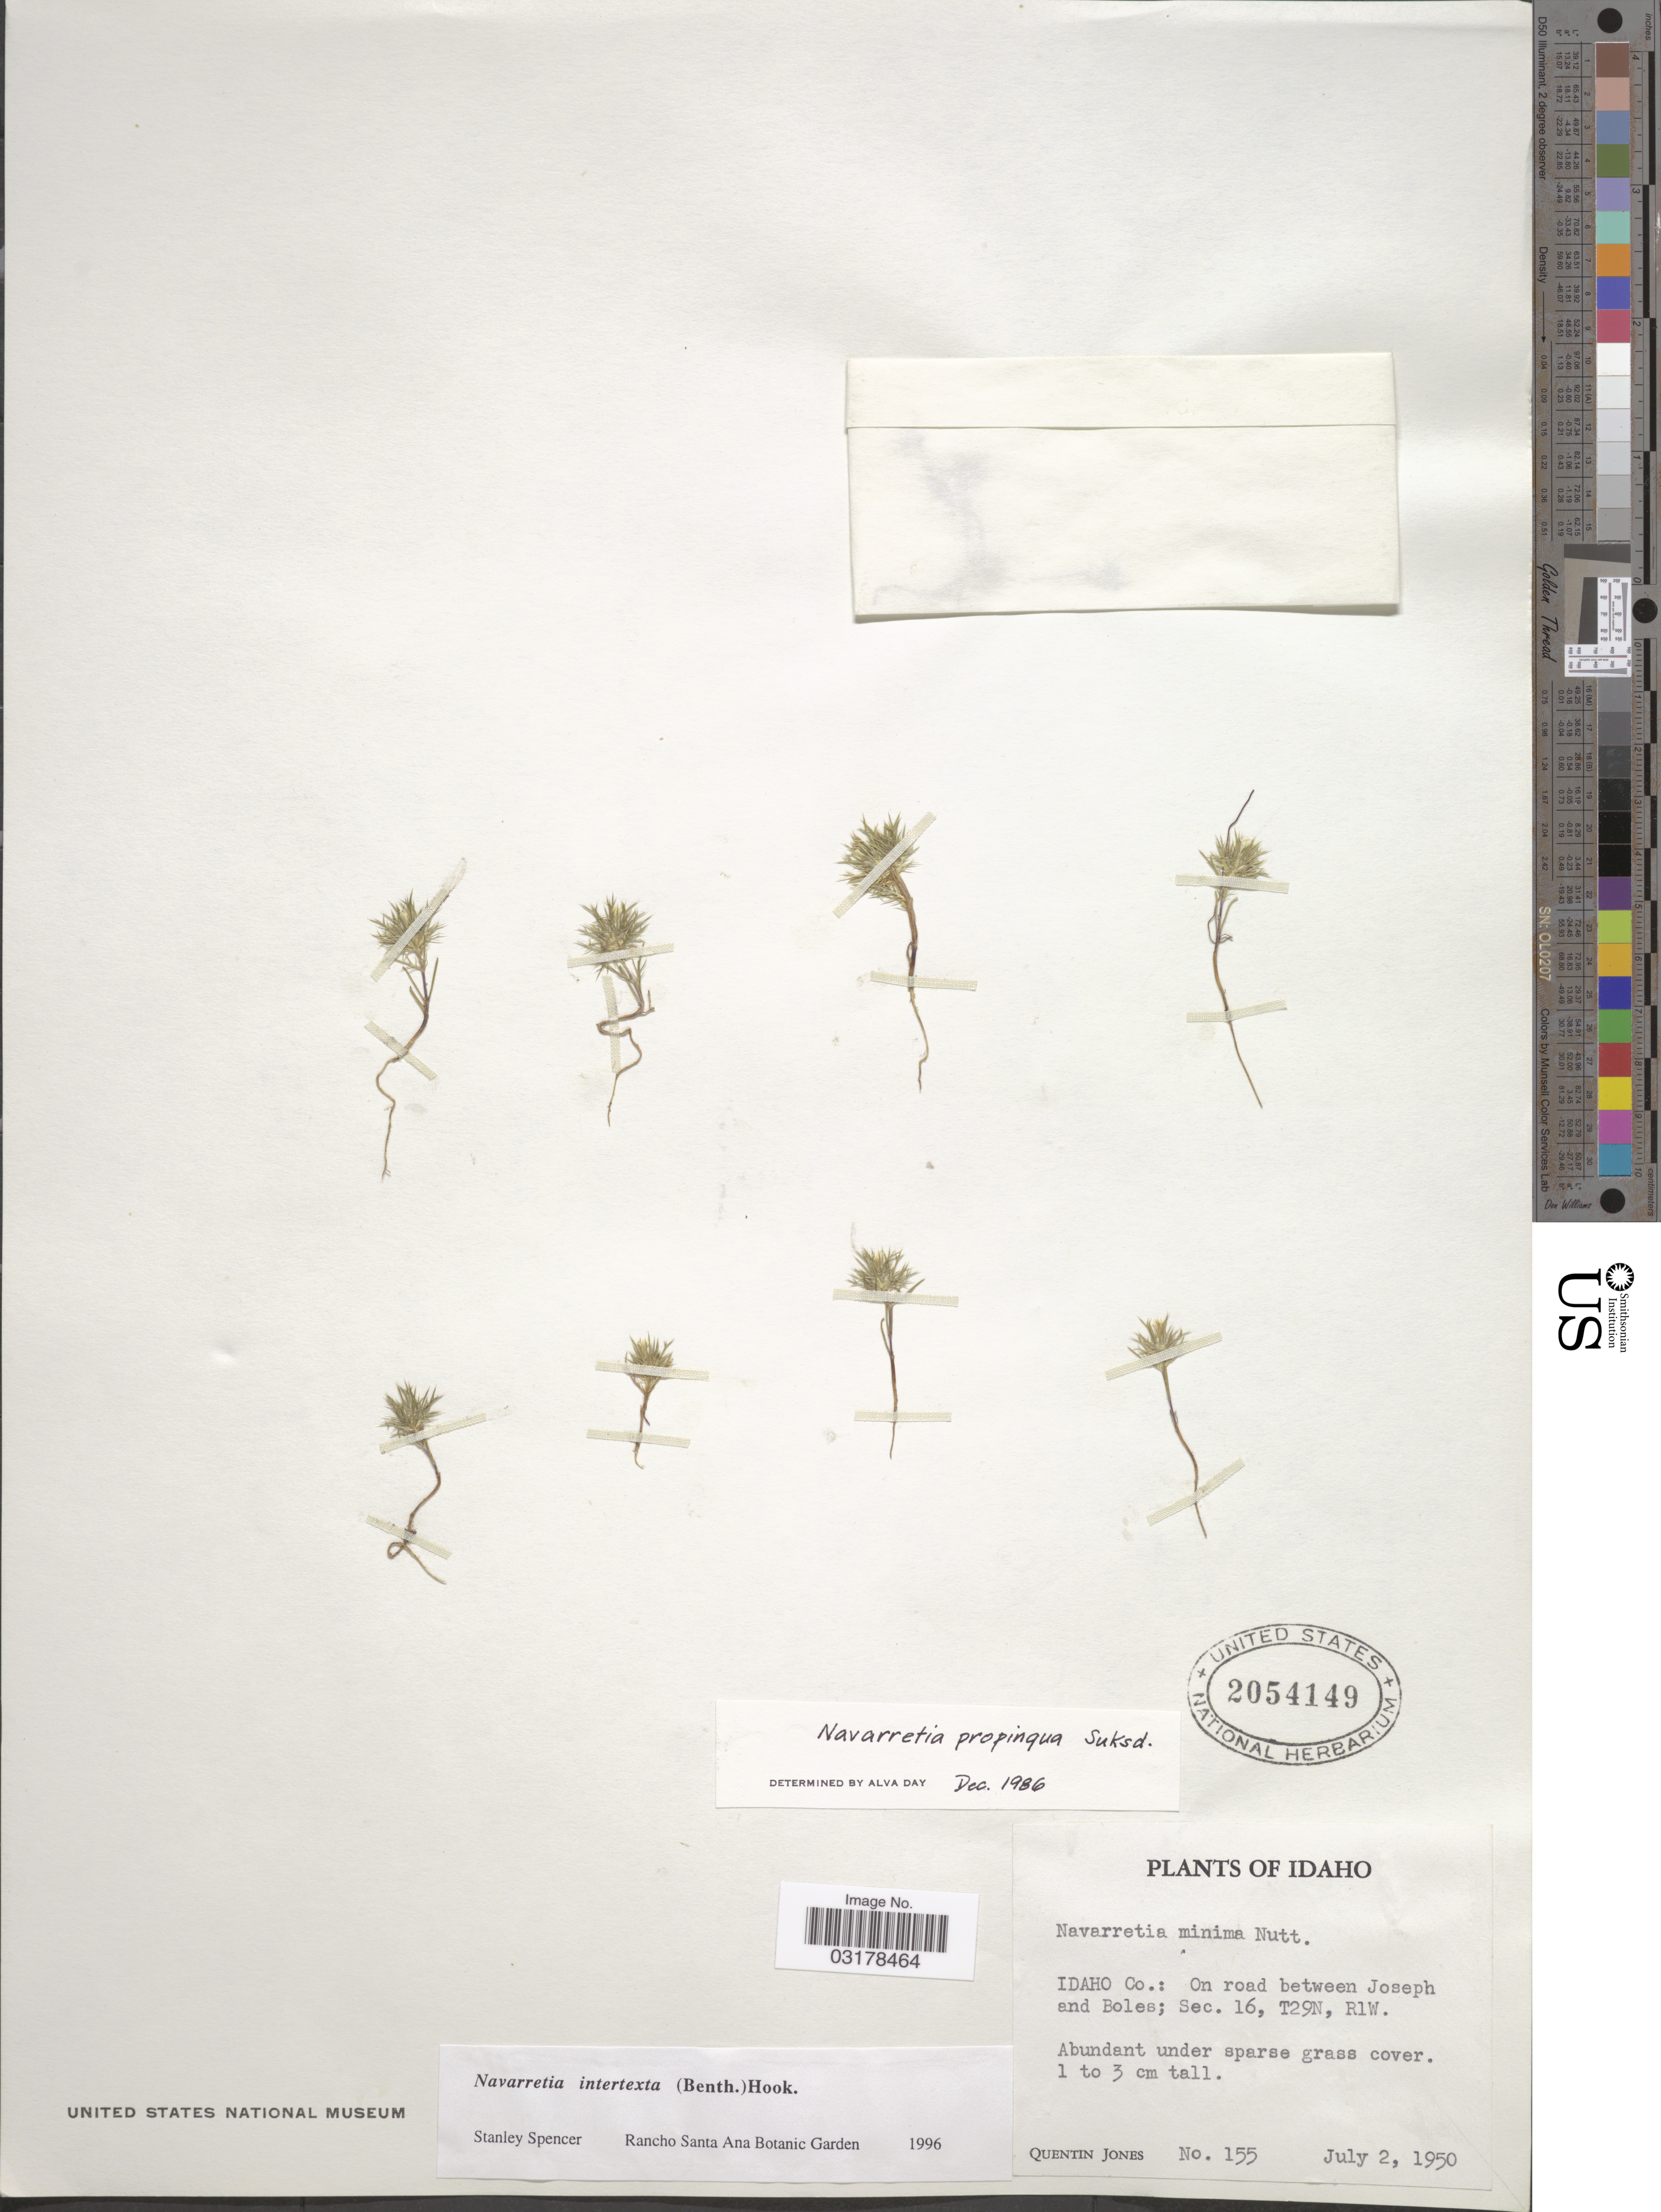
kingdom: Plantae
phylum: Tracheophyta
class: Magnoliopsida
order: Ericales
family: Polemoniaceae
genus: Navarretia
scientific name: Navarretia intertexta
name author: (Benth.) Hook.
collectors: Q. Jones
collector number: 155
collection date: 1950-07-02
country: United States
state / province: Idaho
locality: Idaho Co.: On road between Joseph and Boles; Sec. 16, T29N, R1W.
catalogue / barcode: US 2054149